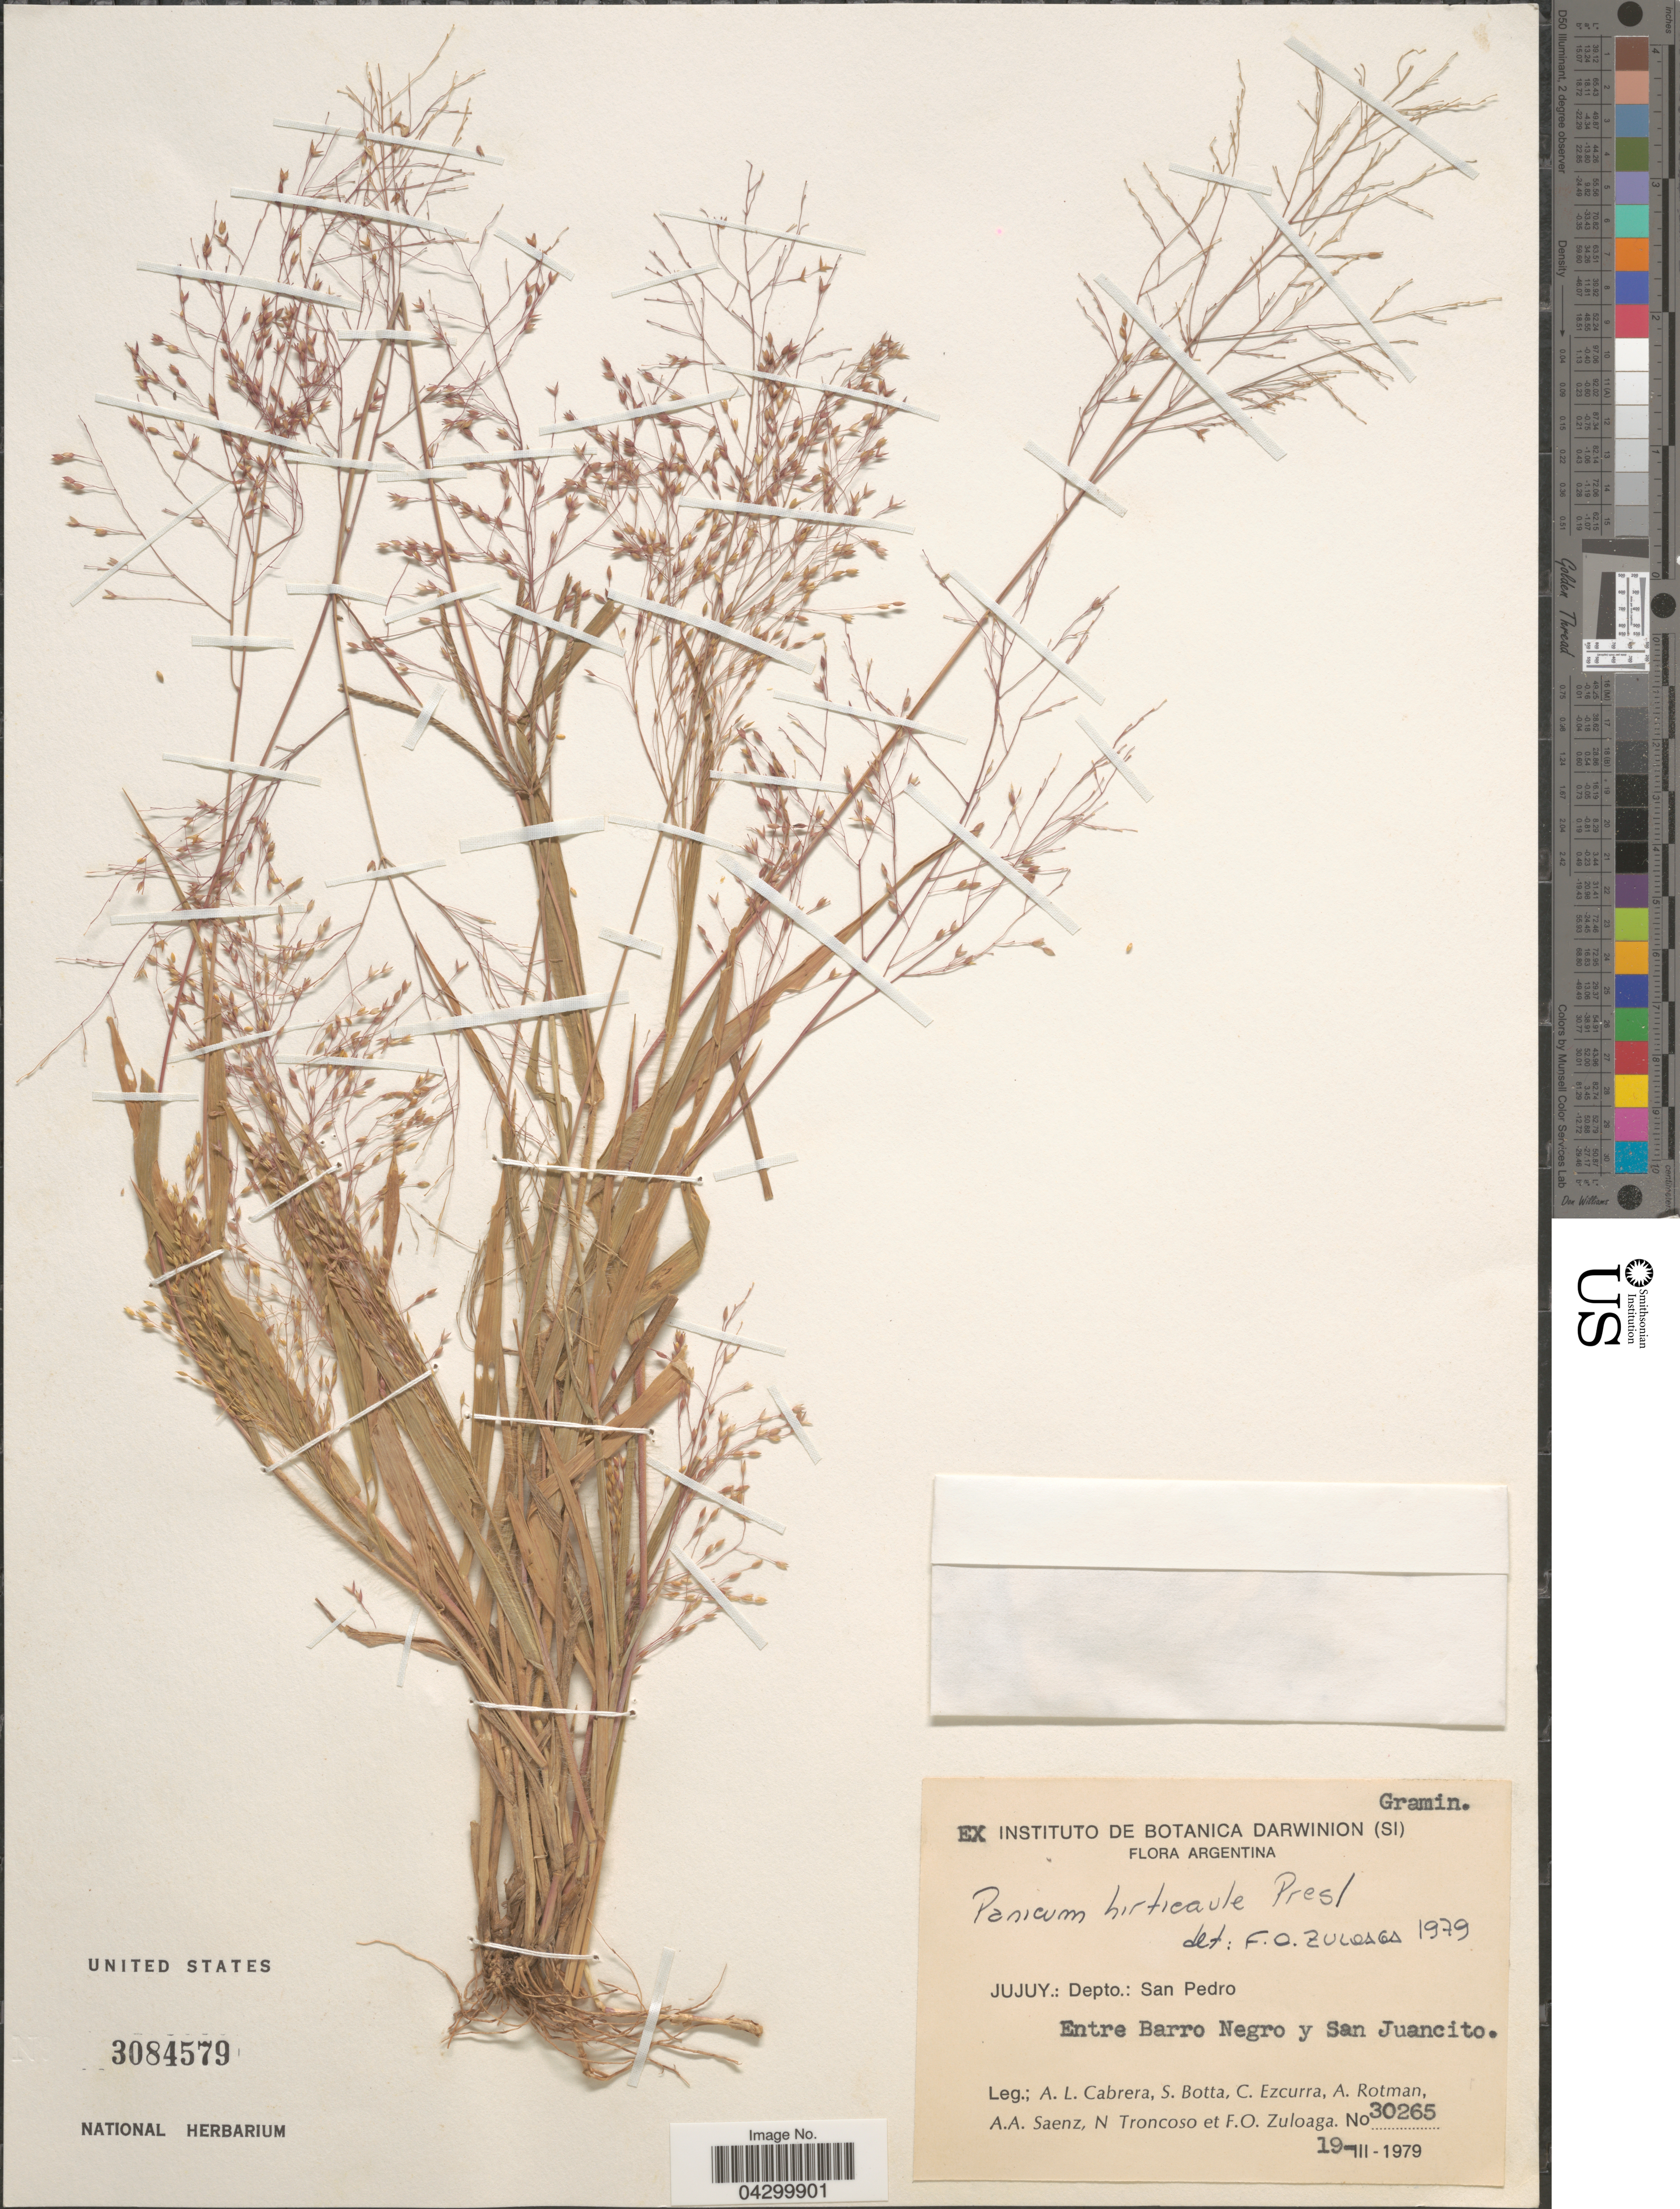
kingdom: Plantae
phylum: Tracheophyta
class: Liliopsida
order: Poales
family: Poaceae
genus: Panicum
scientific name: Panicum hirticaule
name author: J. Presl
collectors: A. L. Cabrera, S. Botta, C. Ezcurra, A. D. Rotman & et al.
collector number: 30265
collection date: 1979-03-19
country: Argentina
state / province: Jujuy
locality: Jujuy.: Depto.: San Pedro. Entre Barro Negro y San Juancito.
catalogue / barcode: US 3084579